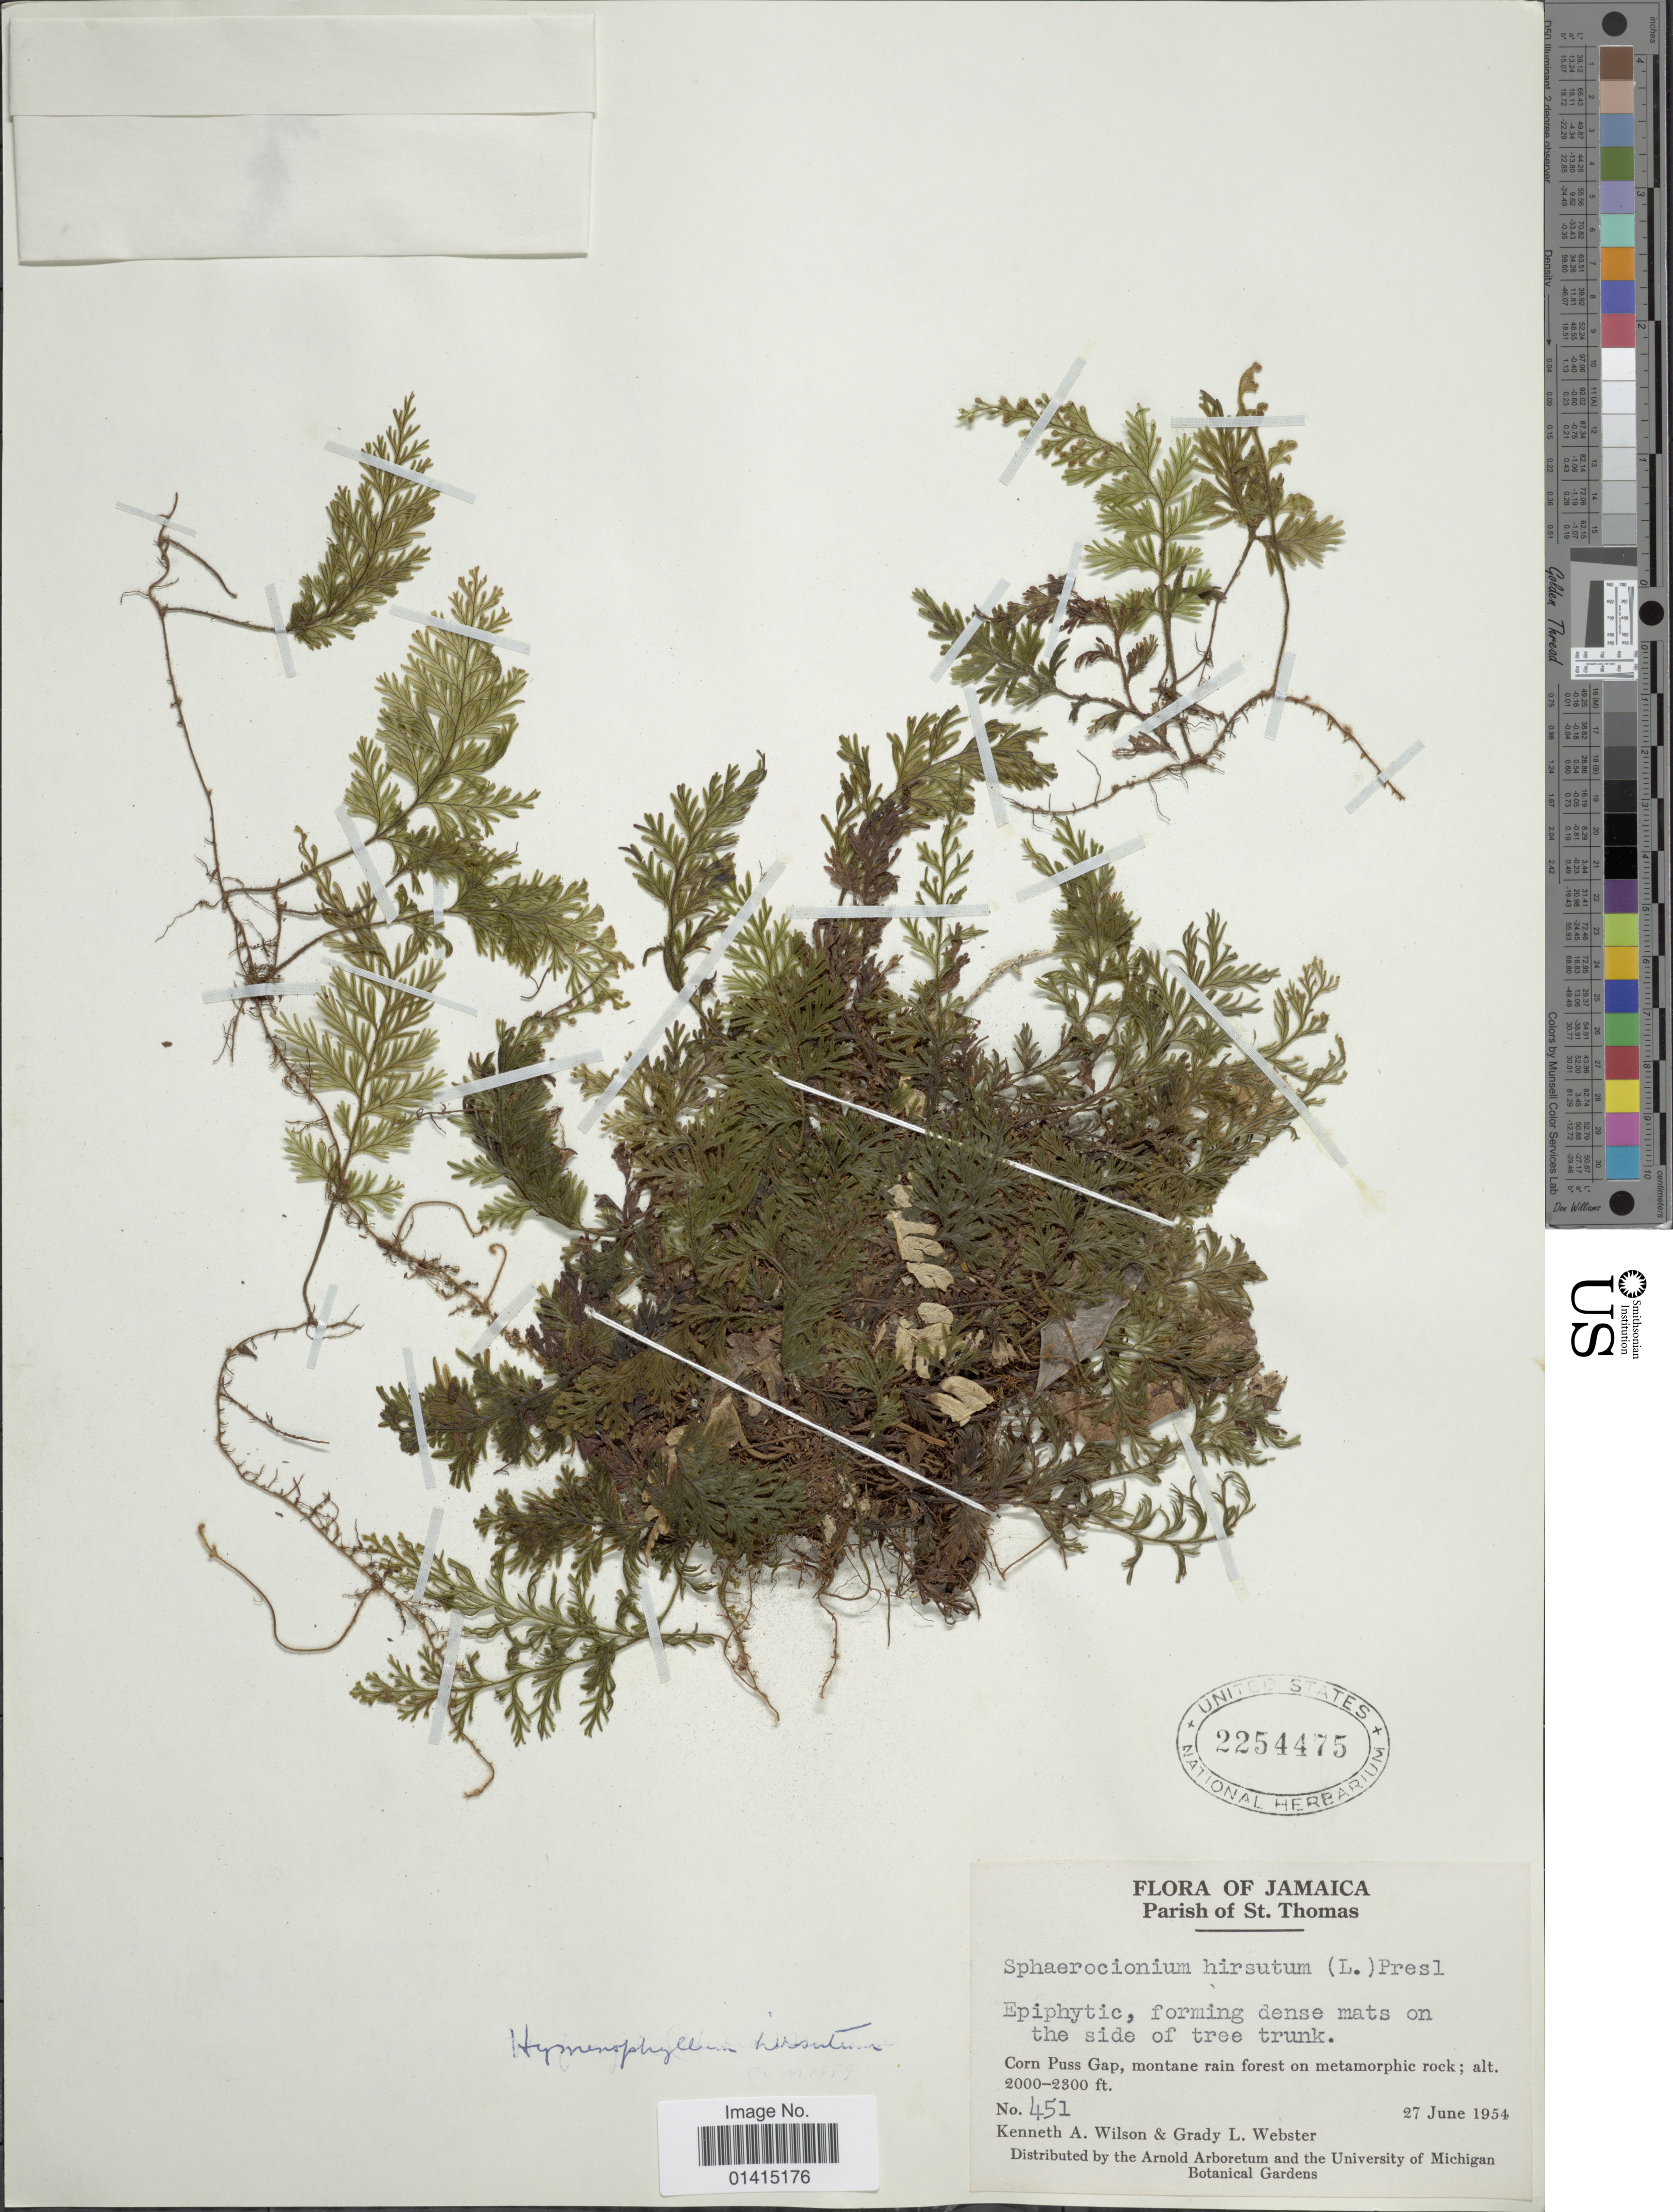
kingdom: Plantae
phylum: Tracheophyta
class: Polypodiopsida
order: Hymenophyllales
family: Hymenophyllaceae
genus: Hymenophyllum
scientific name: Hymenophyllum hirsutum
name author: (L.) Sw.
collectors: K. A. Wilson & G. L. Webster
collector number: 451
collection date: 1954-06-27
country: Jamaica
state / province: Saint Thomas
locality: Parish of St. Thomas, Corn puss Gap, montane rain forest on metamorphic rock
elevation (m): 610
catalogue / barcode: US 2254475